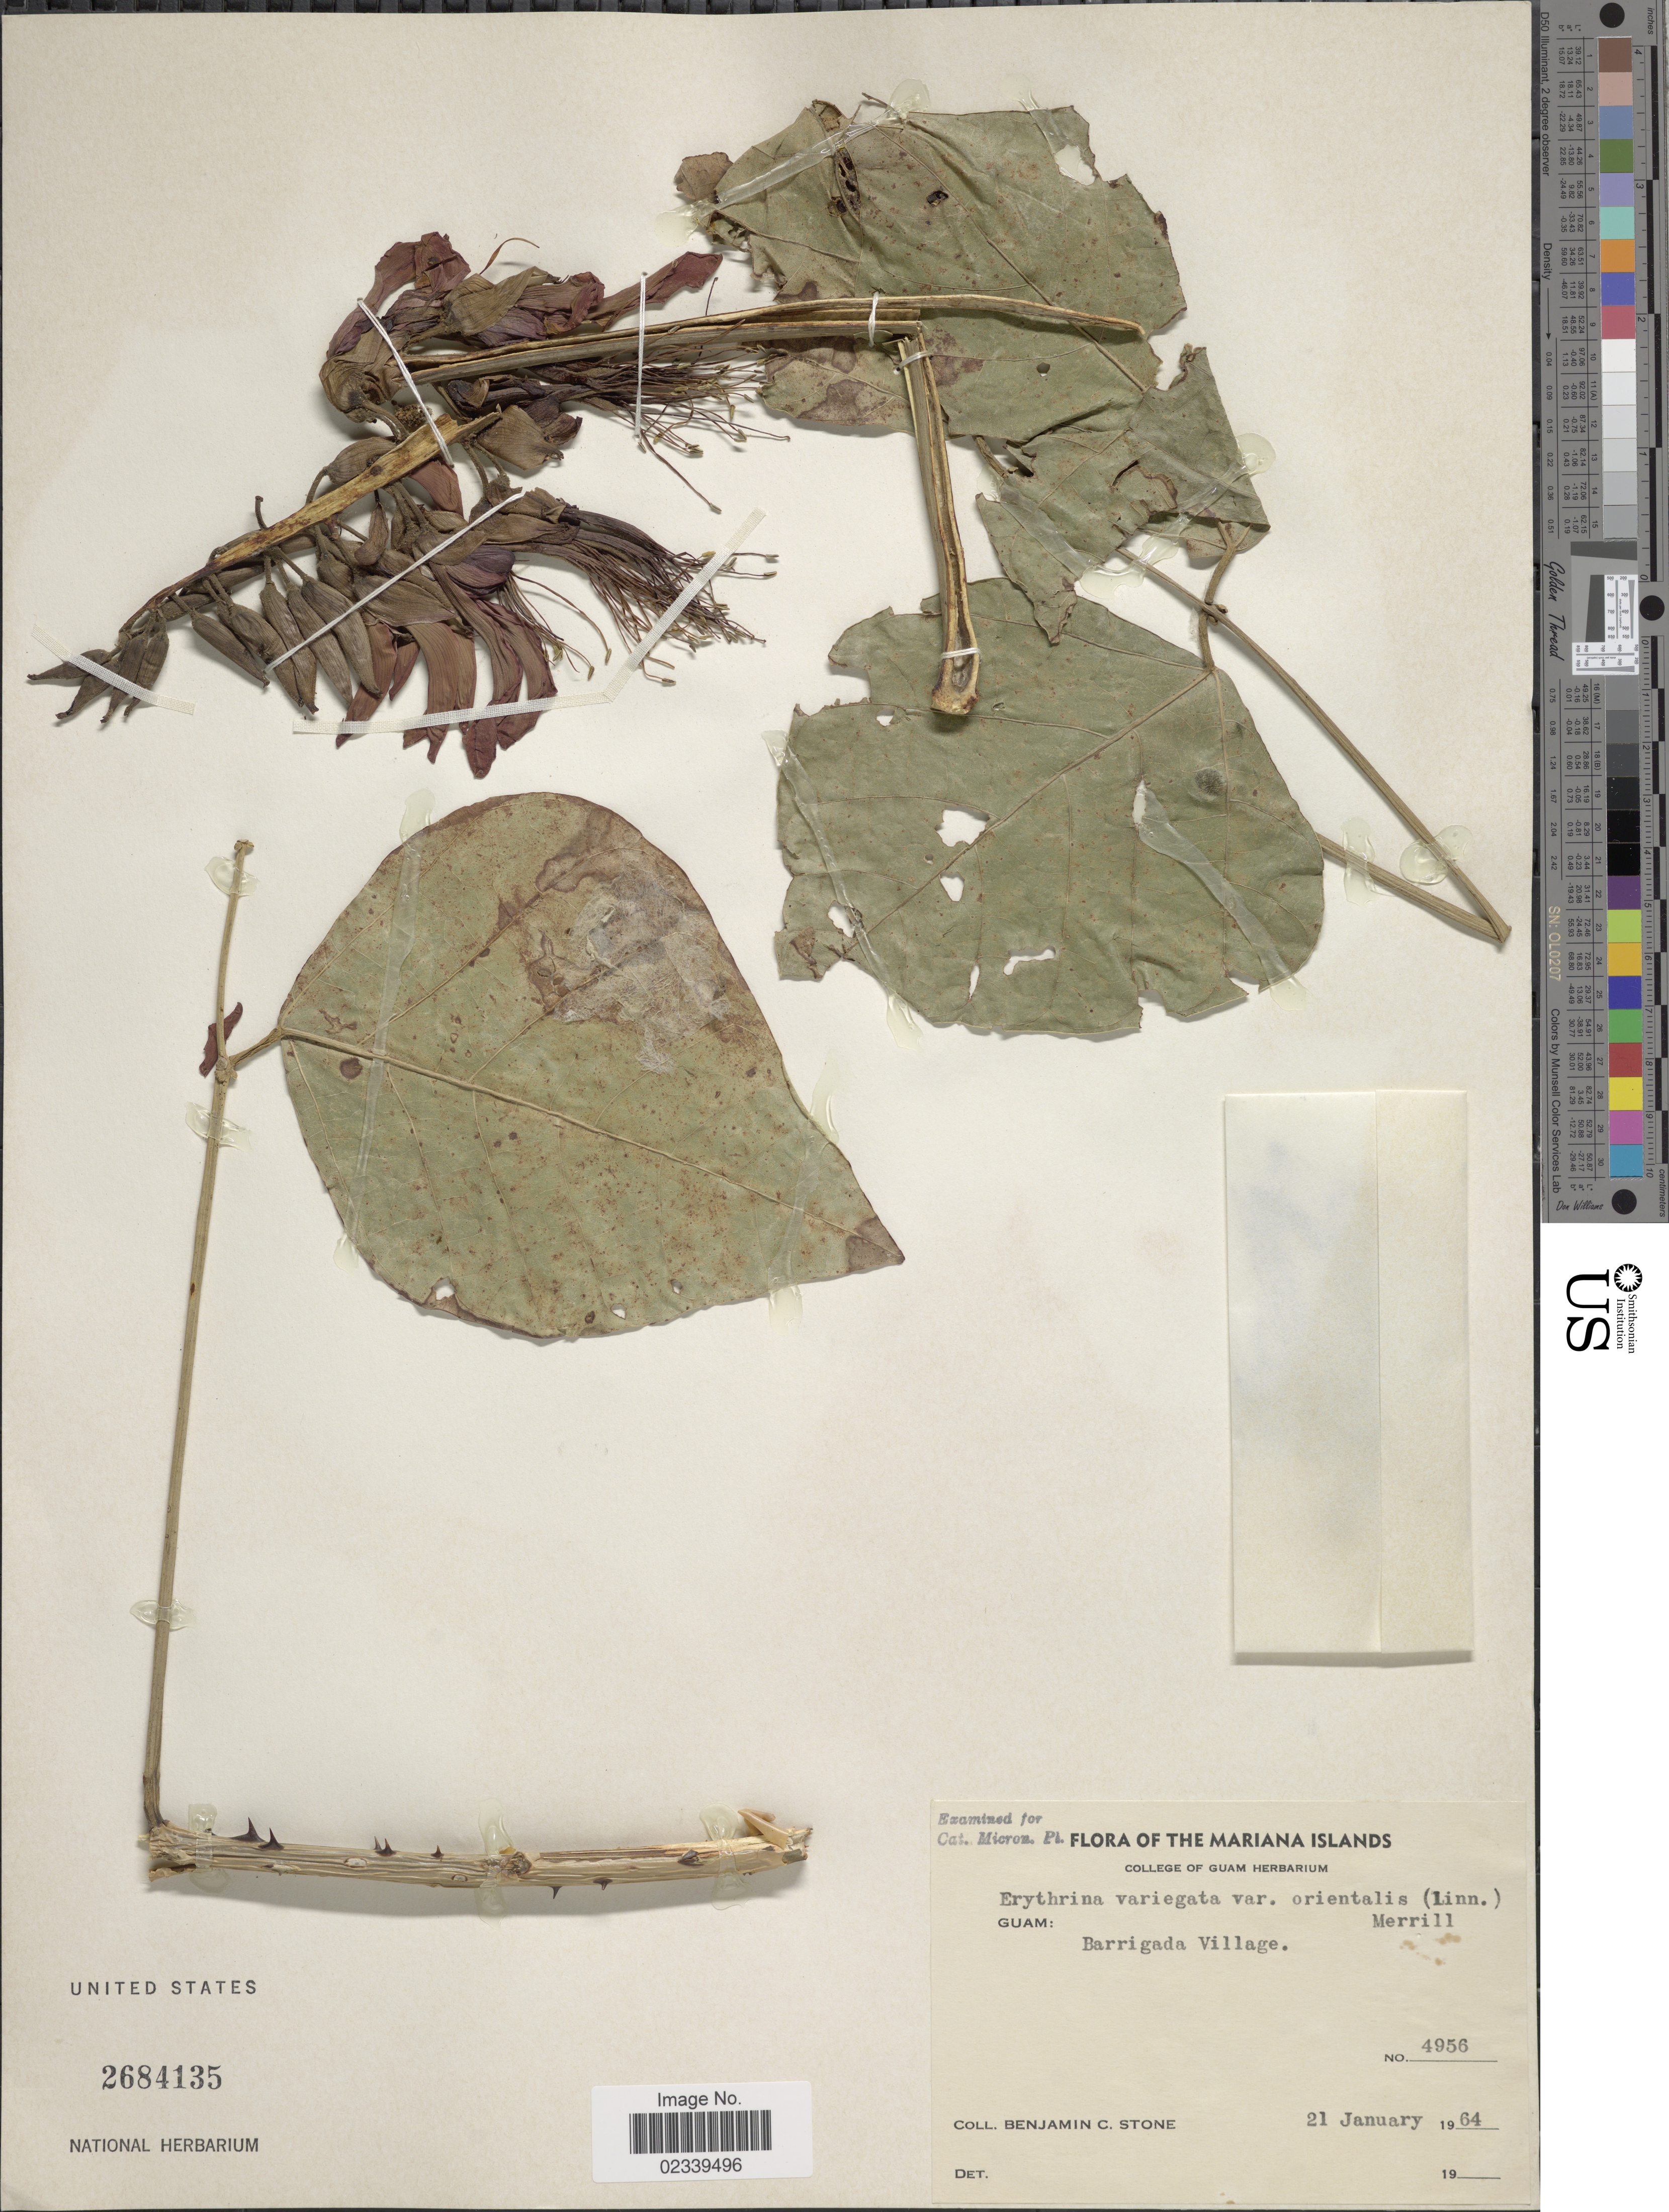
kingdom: Plantae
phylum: Tracheophyta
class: Magnoliopsida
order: Fabales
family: Fabaceae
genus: Erythrina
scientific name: Erythrina variegata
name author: L.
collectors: B. C. Stone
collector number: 4956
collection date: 1964-01-21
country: Guam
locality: The Mariana Islands, Guam: Barrigada Village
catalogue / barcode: US 2684135